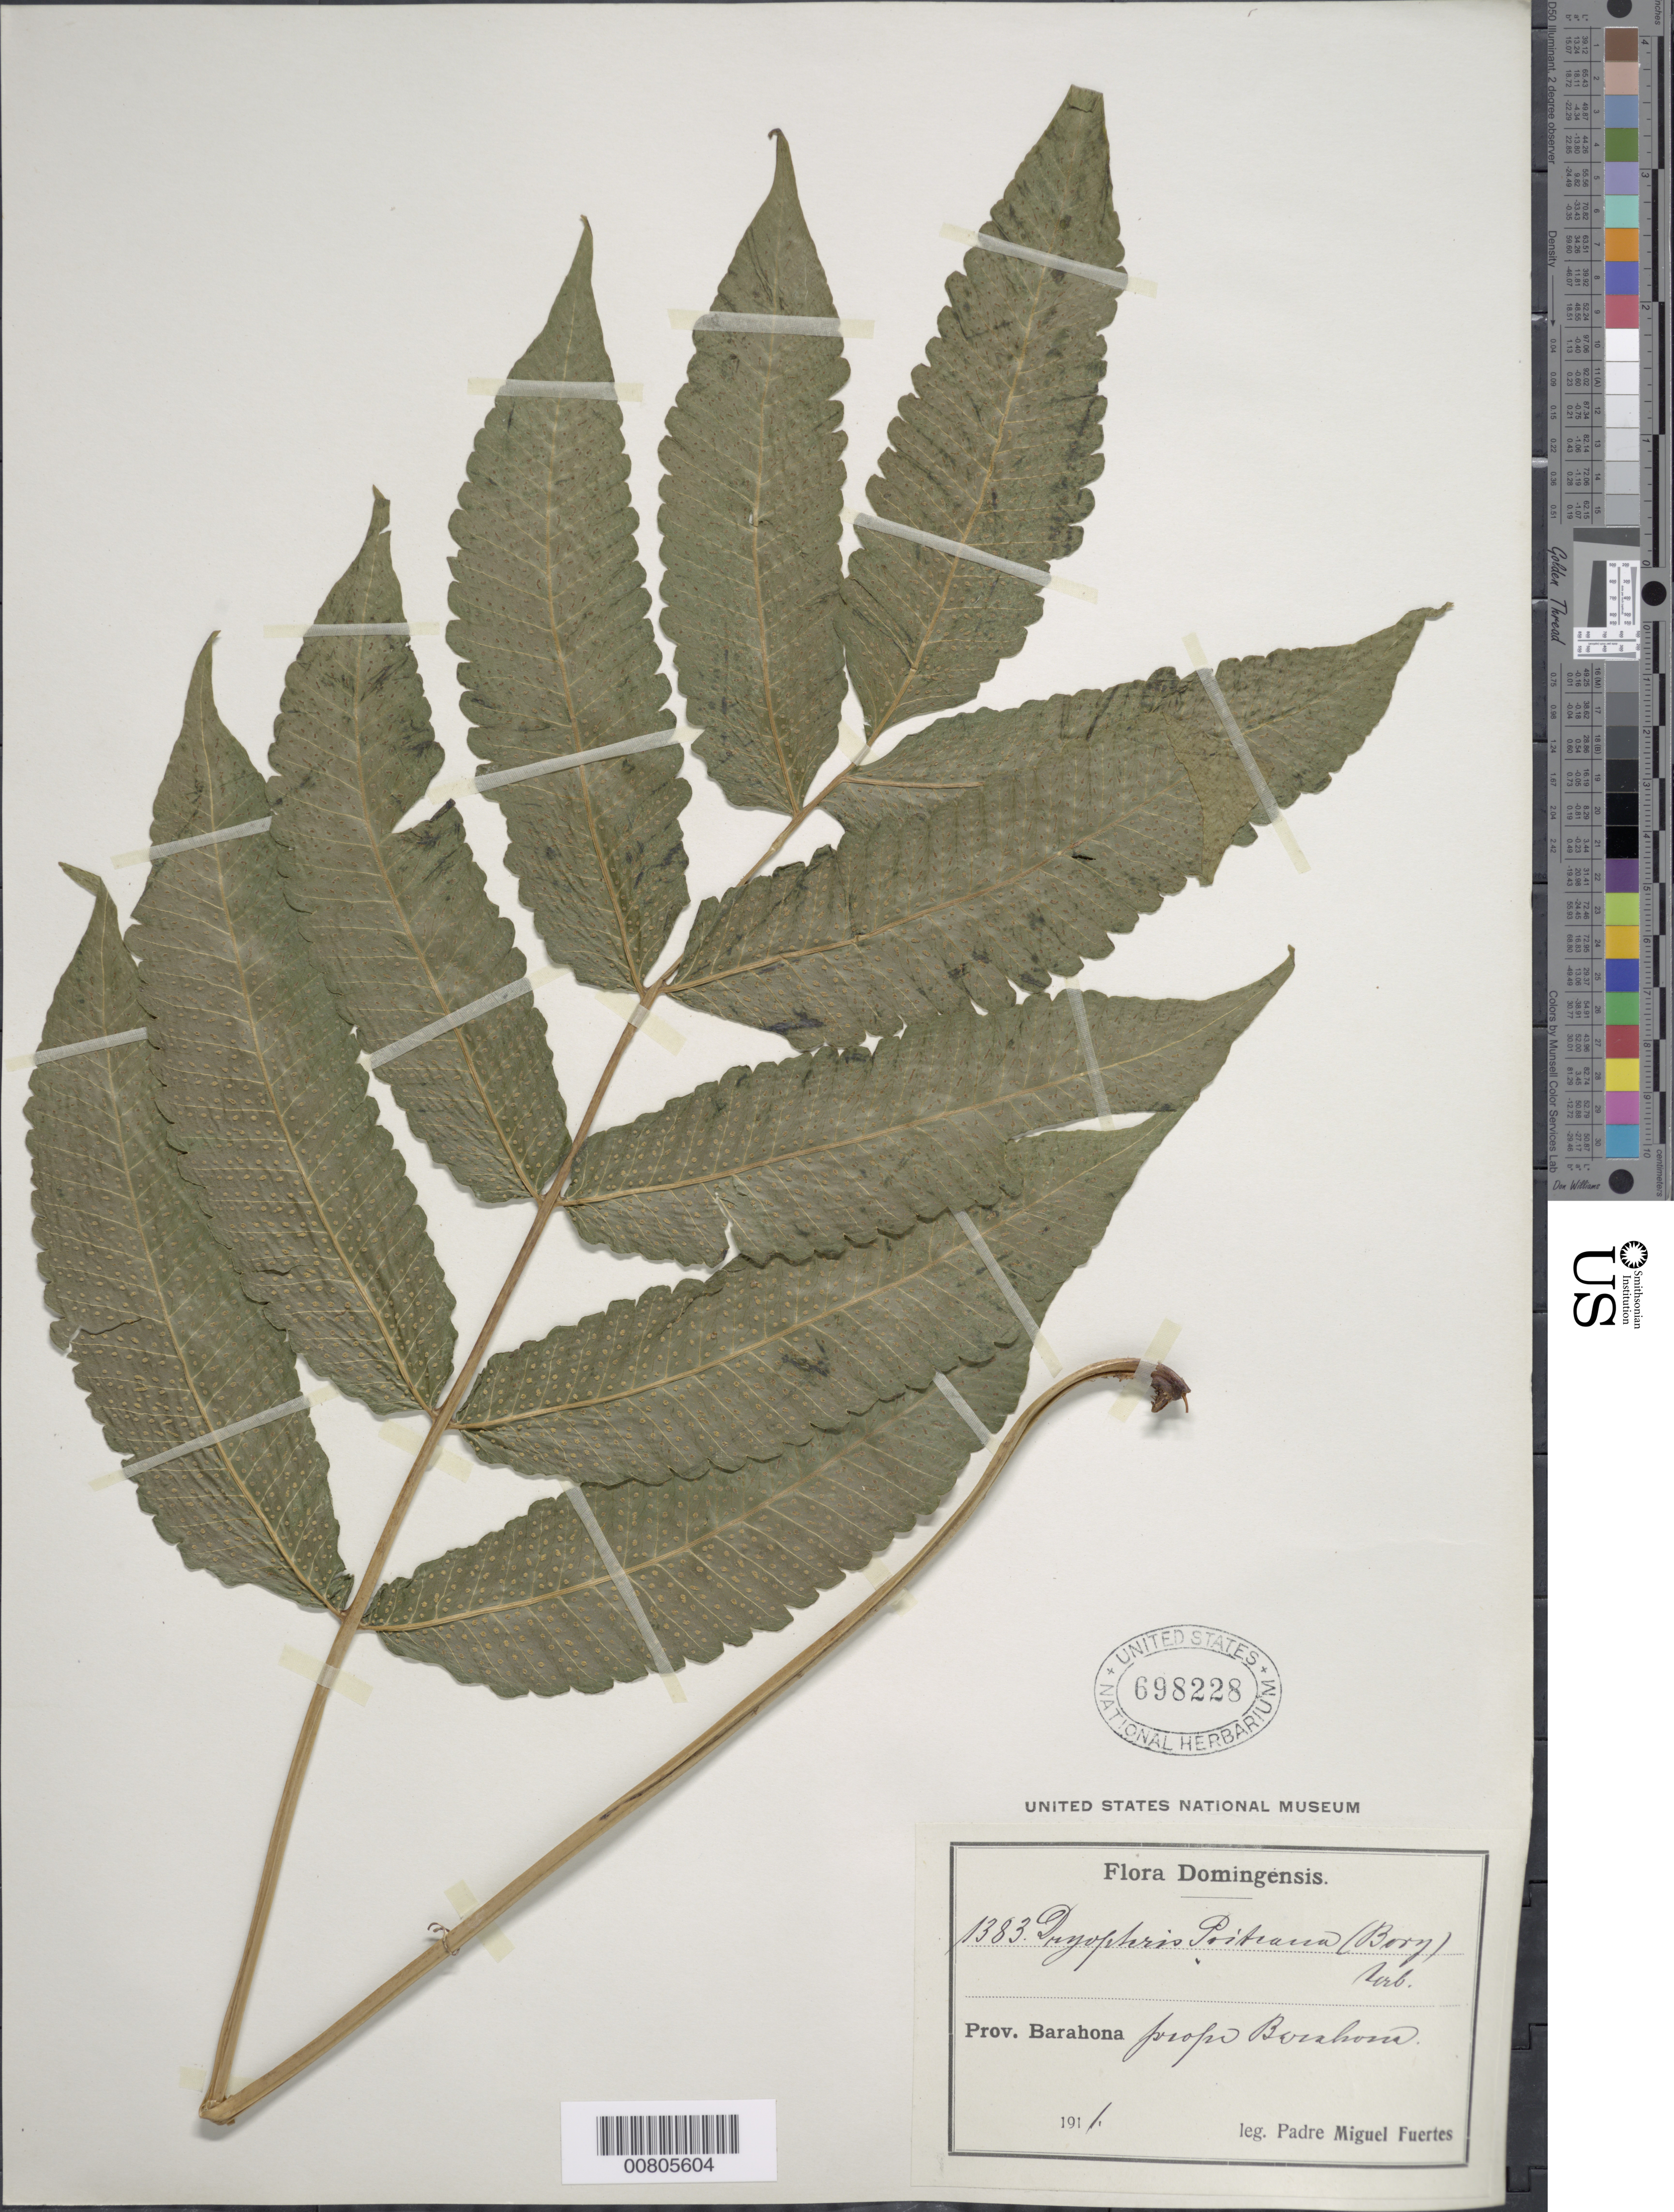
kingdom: Plantae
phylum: Tracheophyta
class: Polypodiopsida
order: Polypodiales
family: Thelypteridaceae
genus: Goniopteris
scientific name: Goniopteris poiteana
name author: (Bory) Ching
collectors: M. D. Fuertes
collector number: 1383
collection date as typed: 1911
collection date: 1911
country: Dominican Republic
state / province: Barahona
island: Hispaniola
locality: Barahona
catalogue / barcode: US 698228